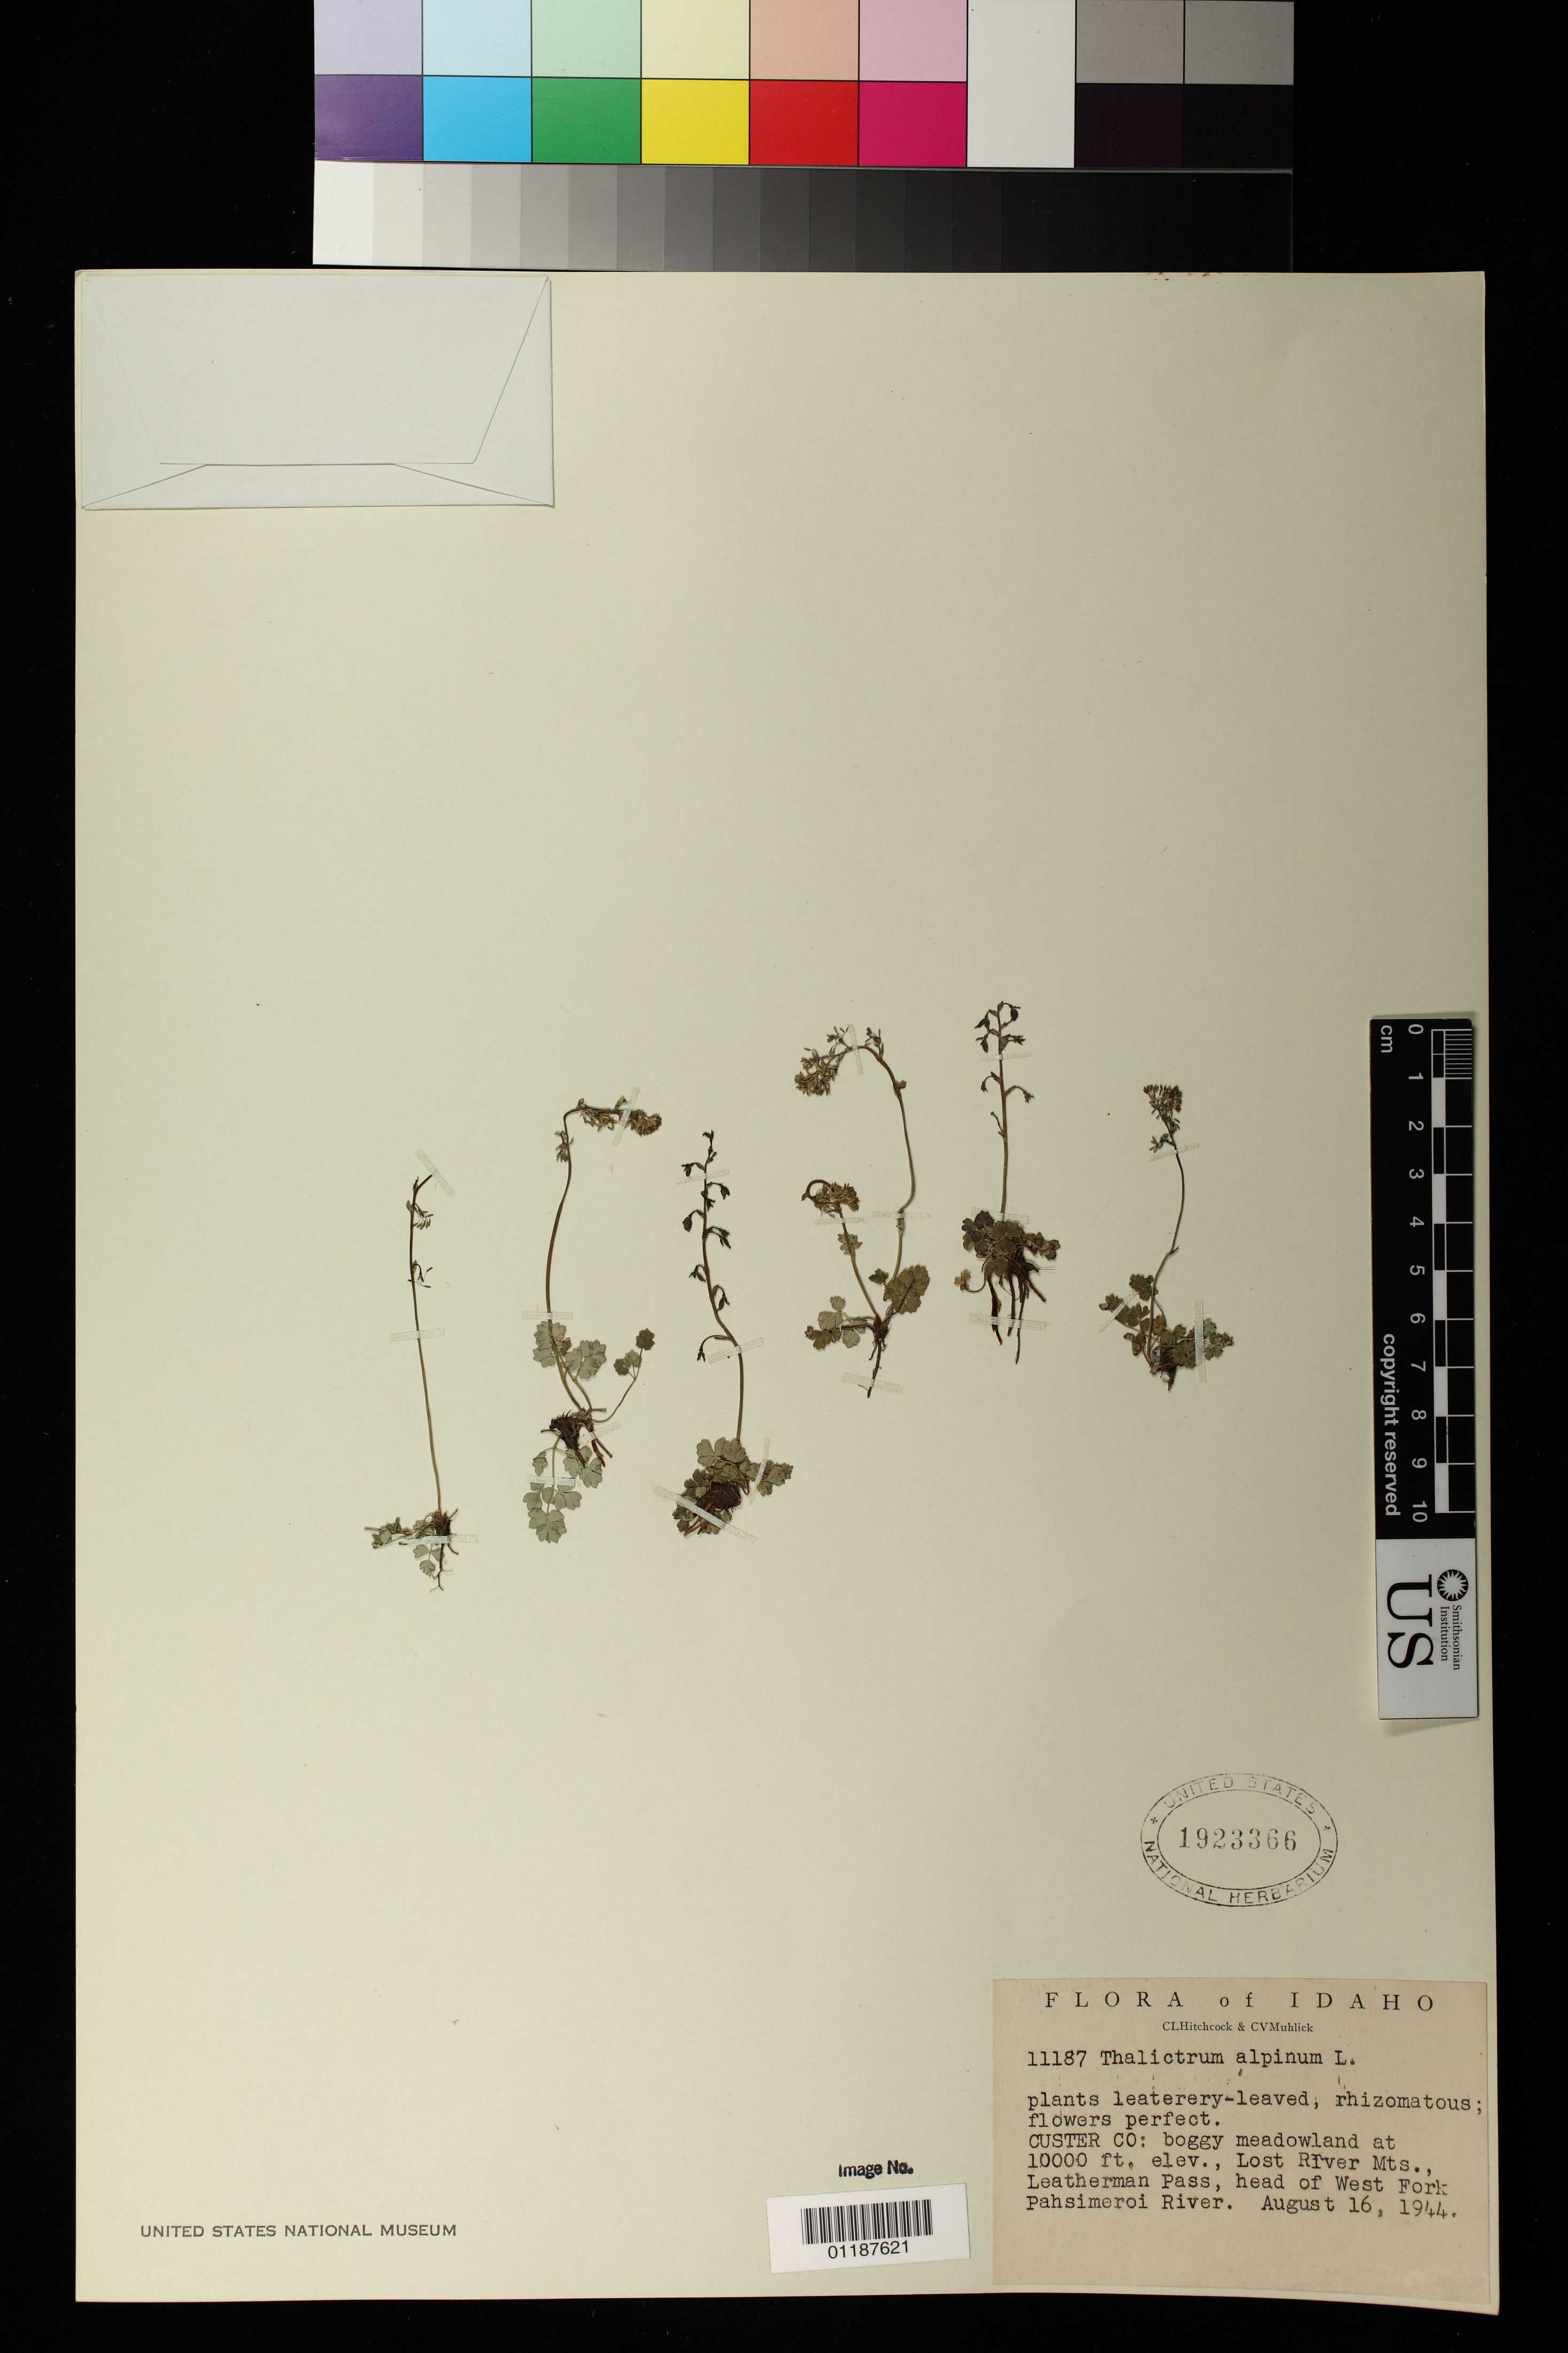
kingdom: Plantae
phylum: Tracheophyta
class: Magnoliopsida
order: Ranunculales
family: Ranunculaceae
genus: Thalictrum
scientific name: Thalictrum alpinum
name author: L.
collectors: C. L. Hitchcock & C. V. Muhlick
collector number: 11187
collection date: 1944-08-16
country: United States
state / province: Idaho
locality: Lost River Mts, Leatherman Pass, head of West Fork Pahsimeroi River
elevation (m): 3048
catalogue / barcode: US 1923366